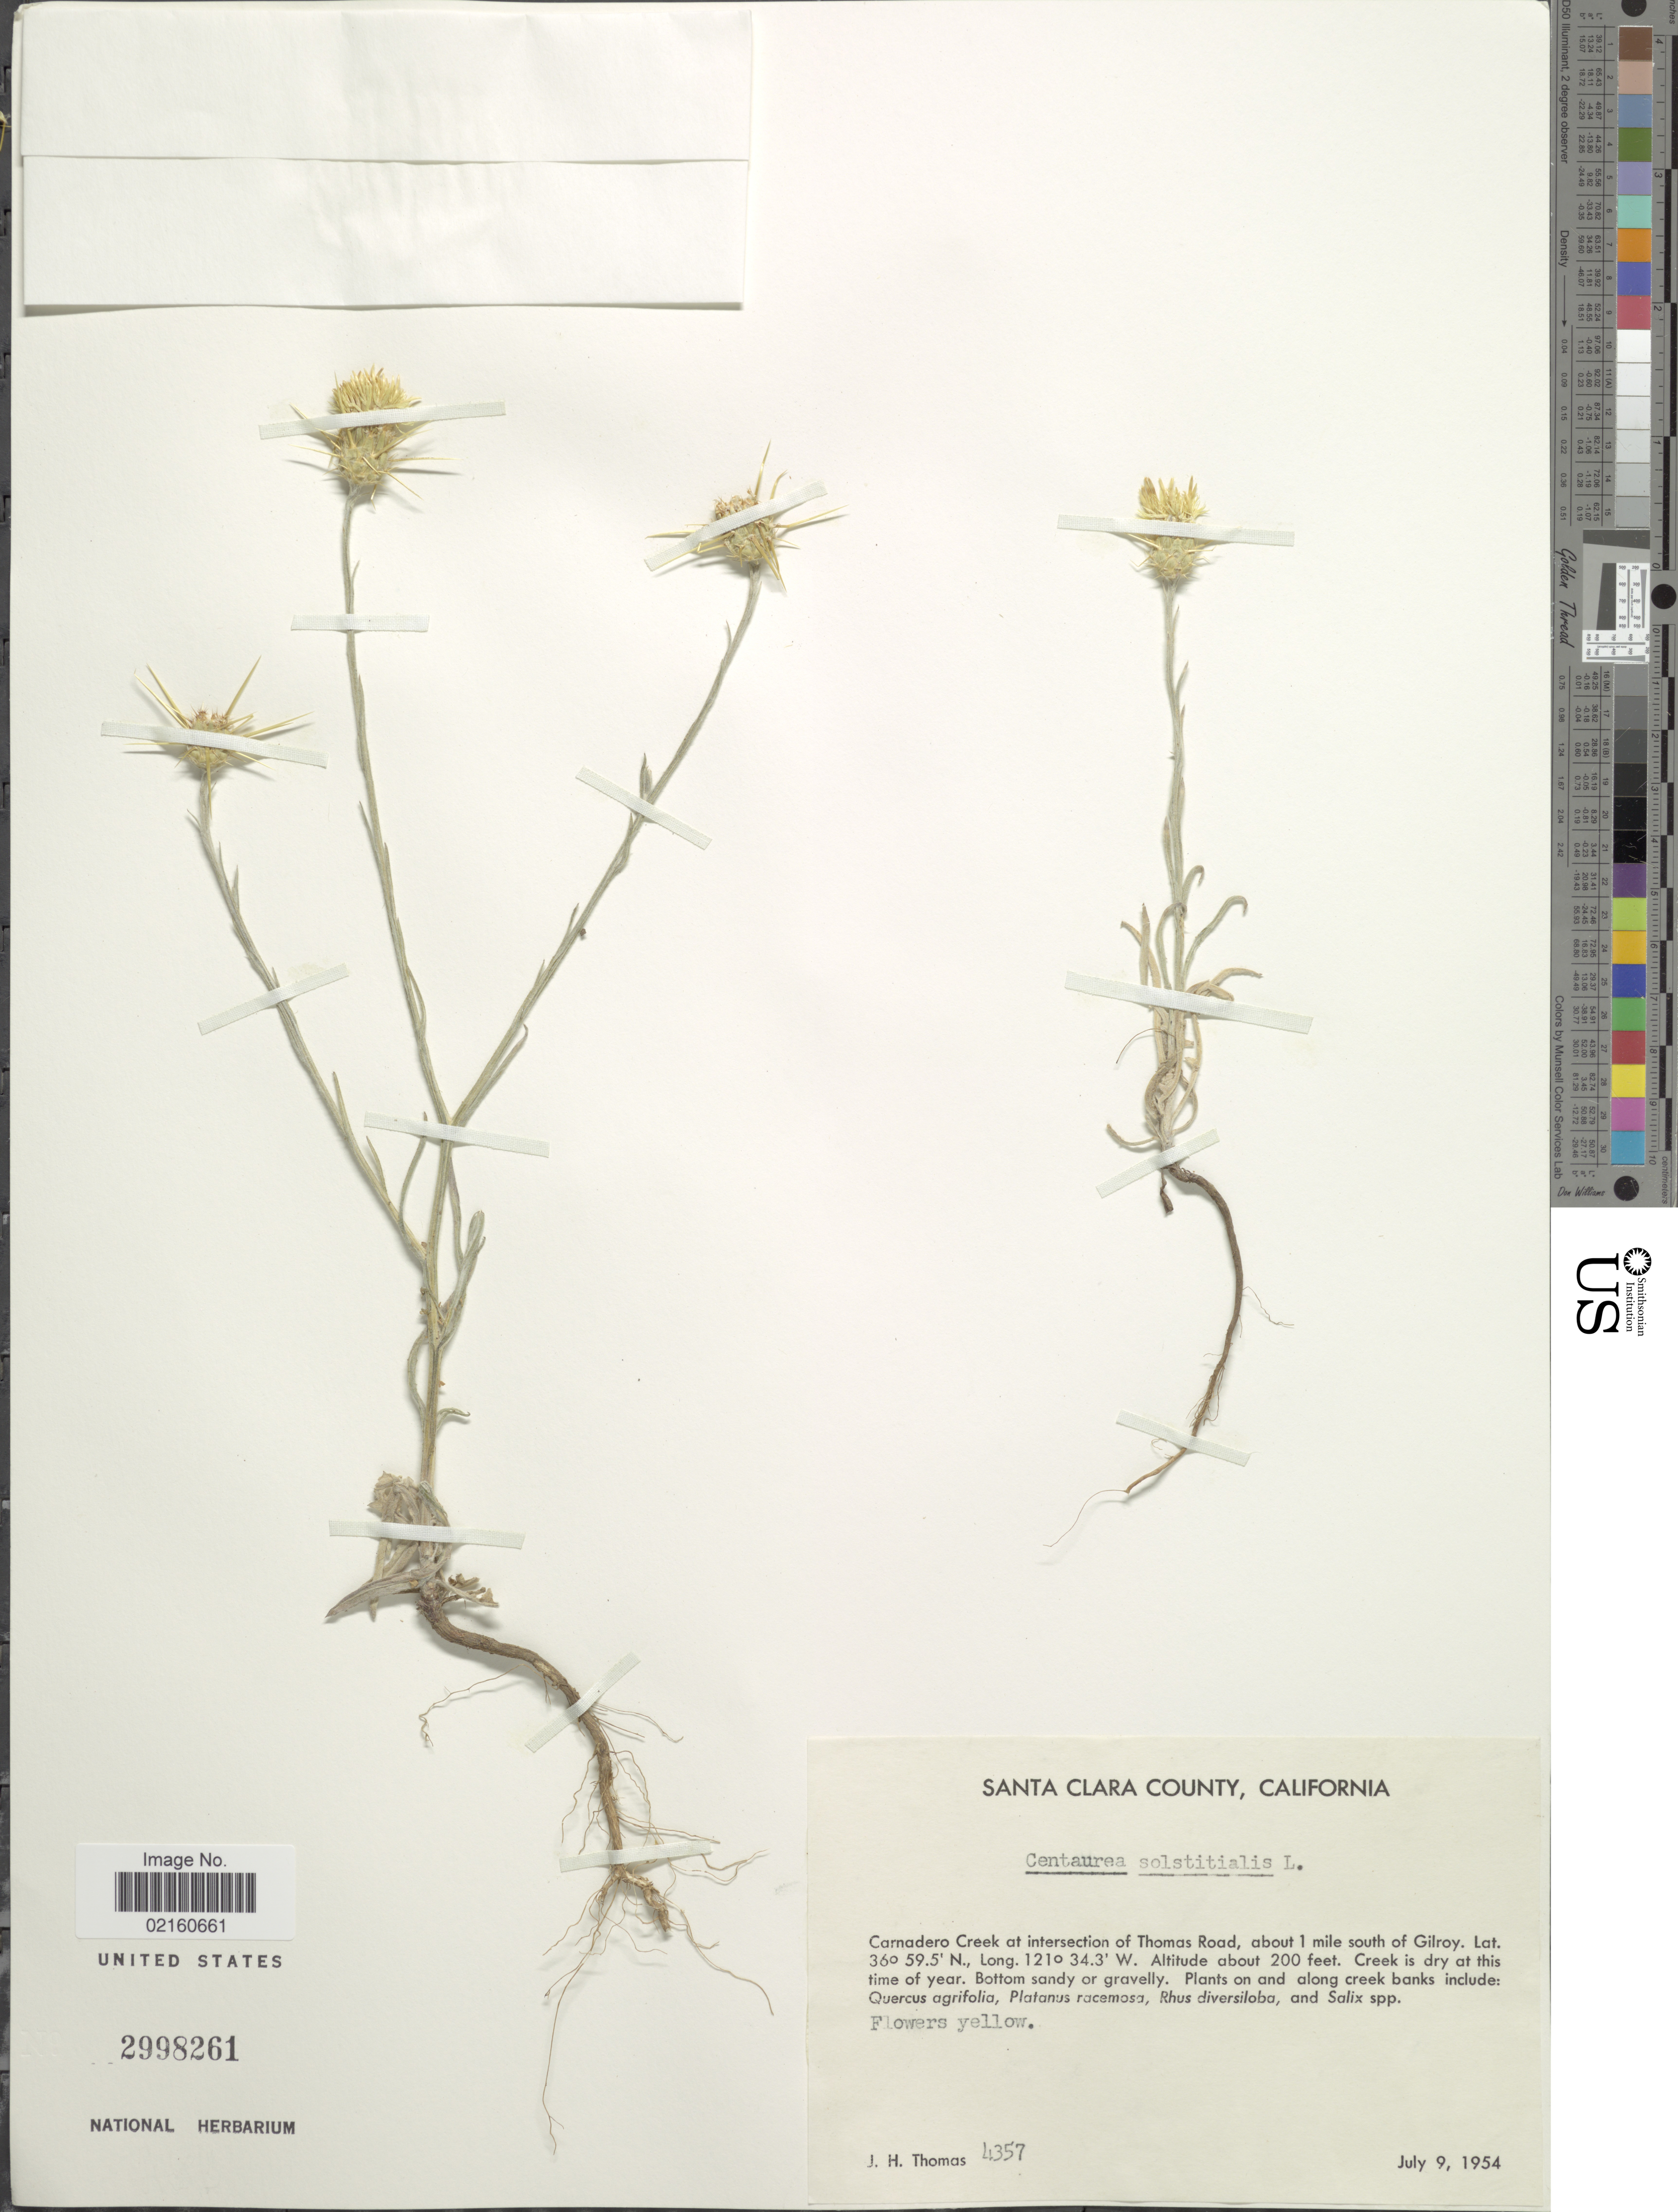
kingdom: Plantae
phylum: Tracheophyta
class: Magnoliopsida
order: Asterales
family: Asteraceae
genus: Centaurea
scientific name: Centaurea solstitialis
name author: L.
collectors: J. H. Thomas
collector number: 4357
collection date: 1954-07-09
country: United States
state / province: California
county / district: Santa Clara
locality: Santa Clara County, Carnadero Creek at intersection of Thomas Road, about 1 mile south of Gilroy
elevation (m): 61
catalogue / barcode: US 2998261